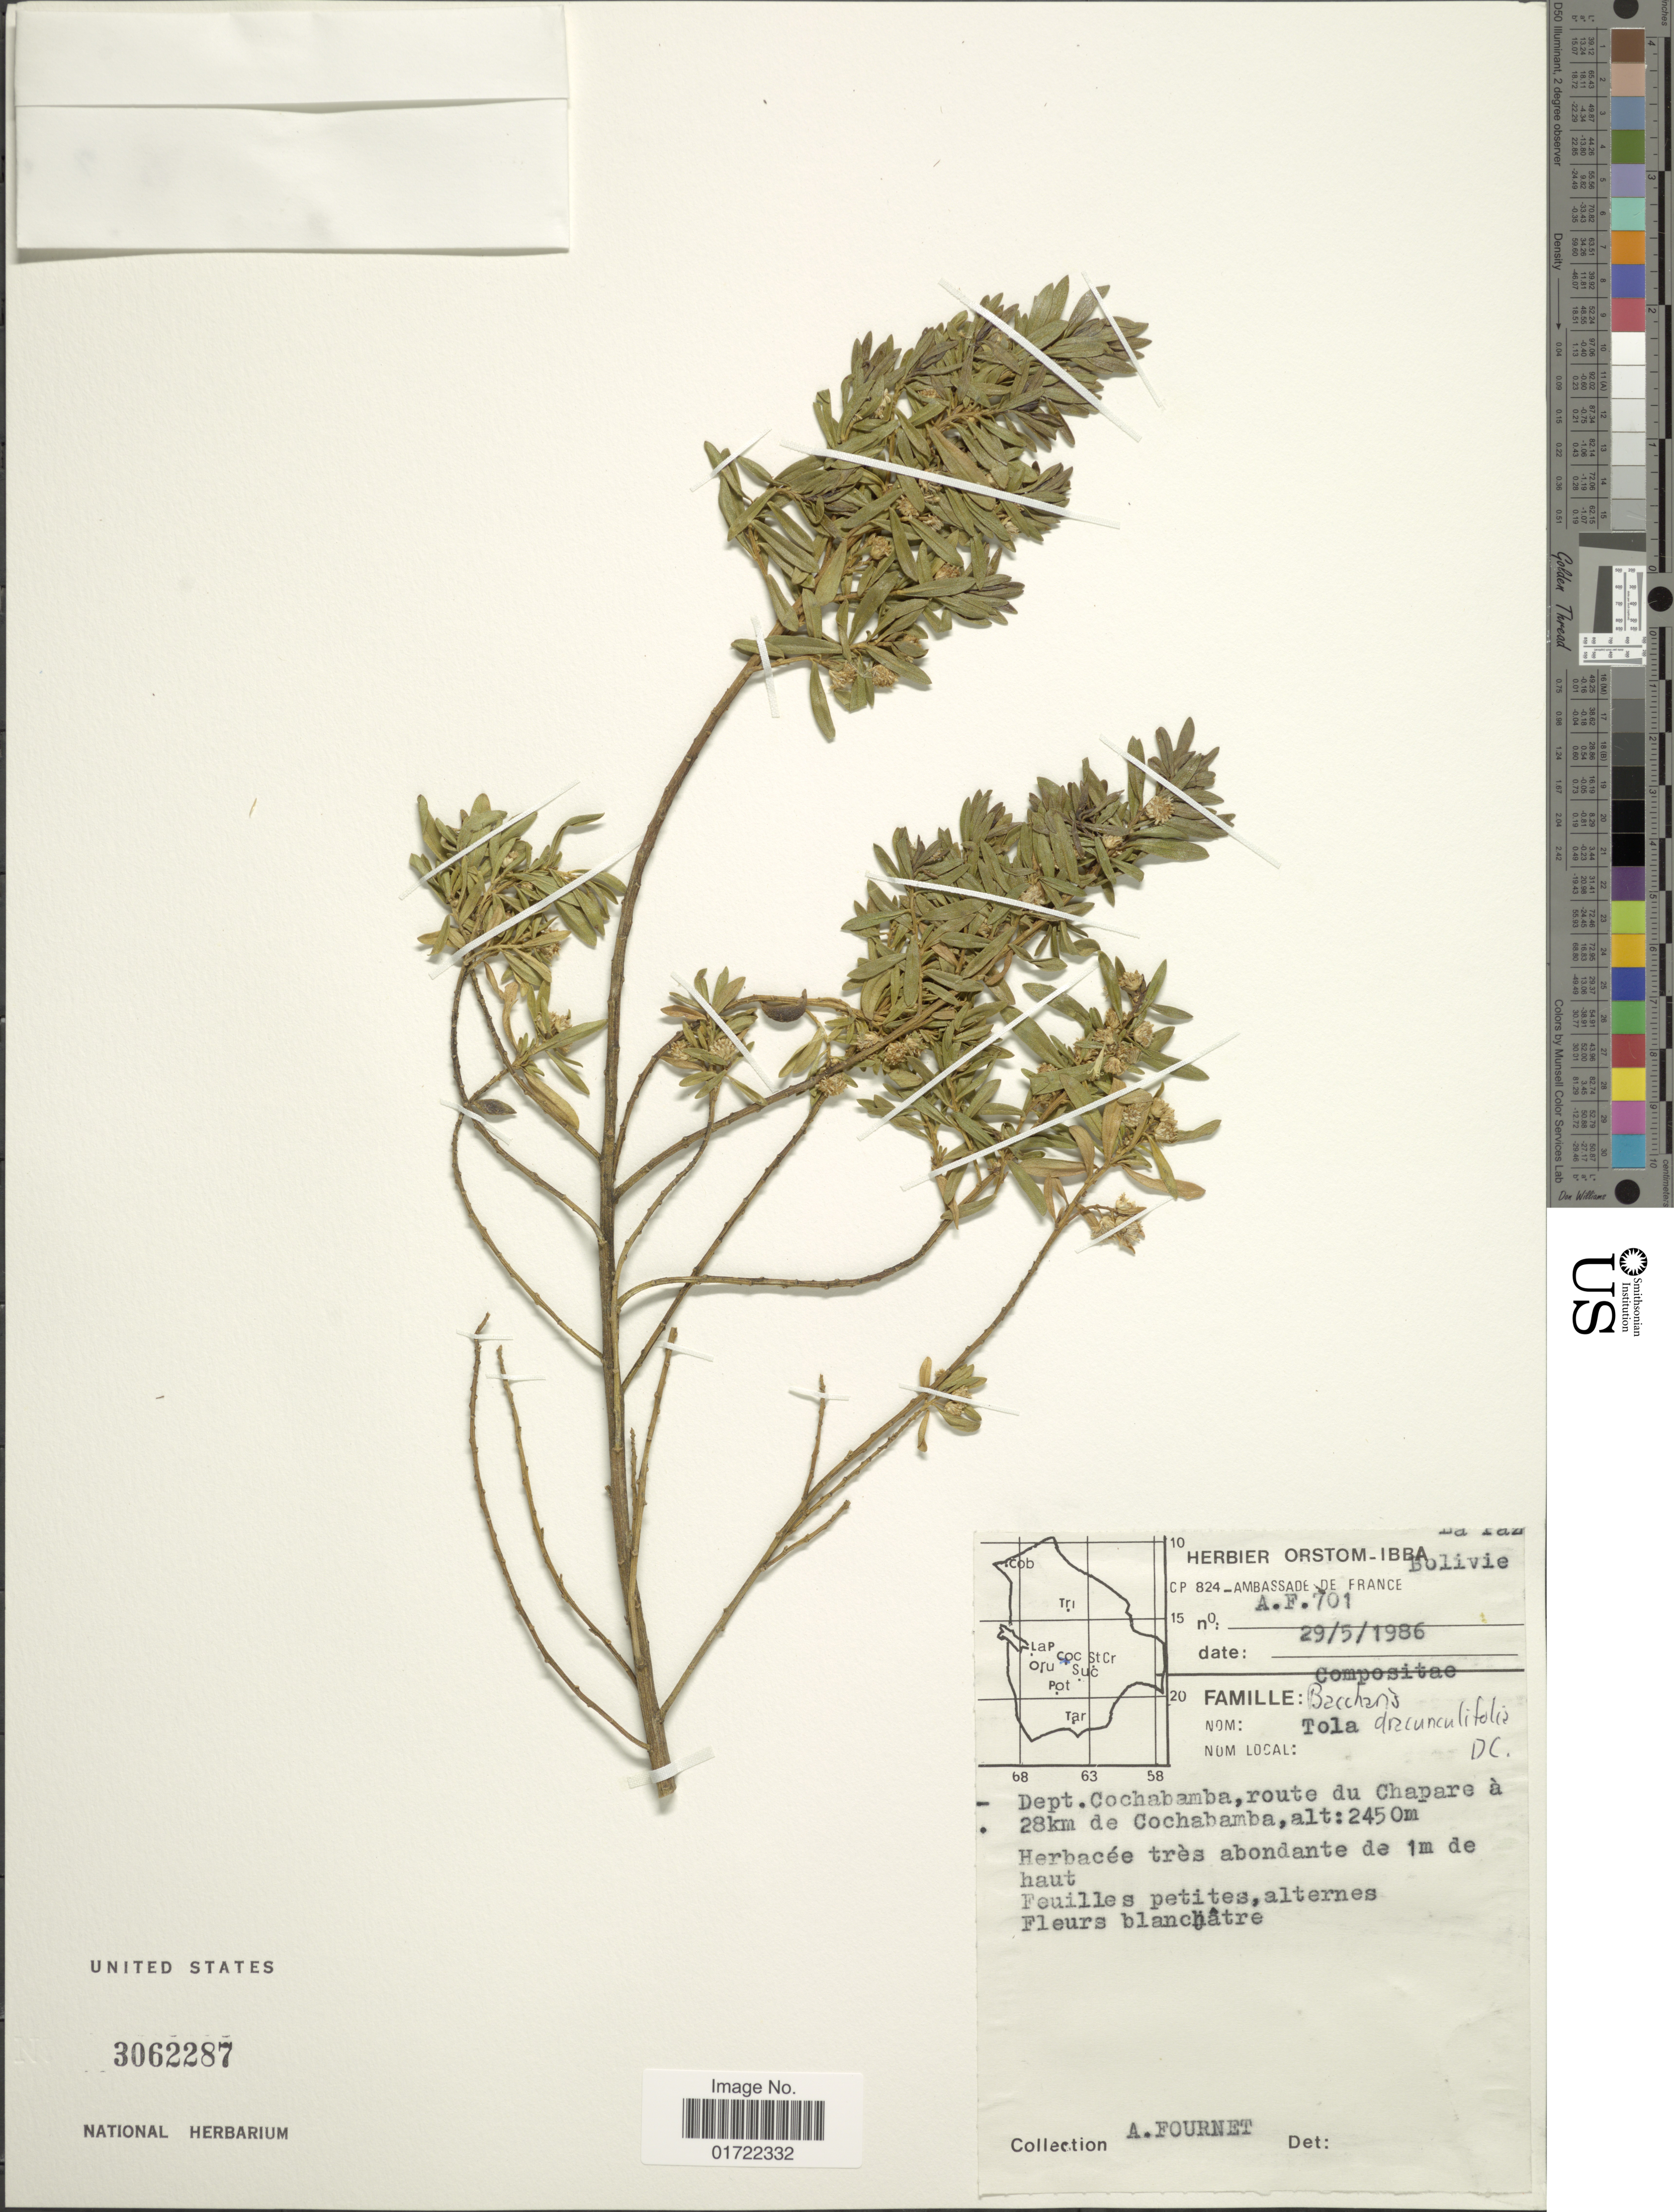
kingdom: Plantae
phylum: Tracheophyta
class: Magnoliopsida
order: Asterales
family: Asteraceae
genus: Baccharis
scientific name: Baccharis dracunculifolia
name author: DC.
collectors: A. Fournet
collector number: A.F.701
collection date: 1986-05-29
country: Bolivia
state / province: Cochabamba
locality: Route du Chapare a 28 km de Cochabamba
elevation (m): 2450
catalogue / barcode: US 3062287